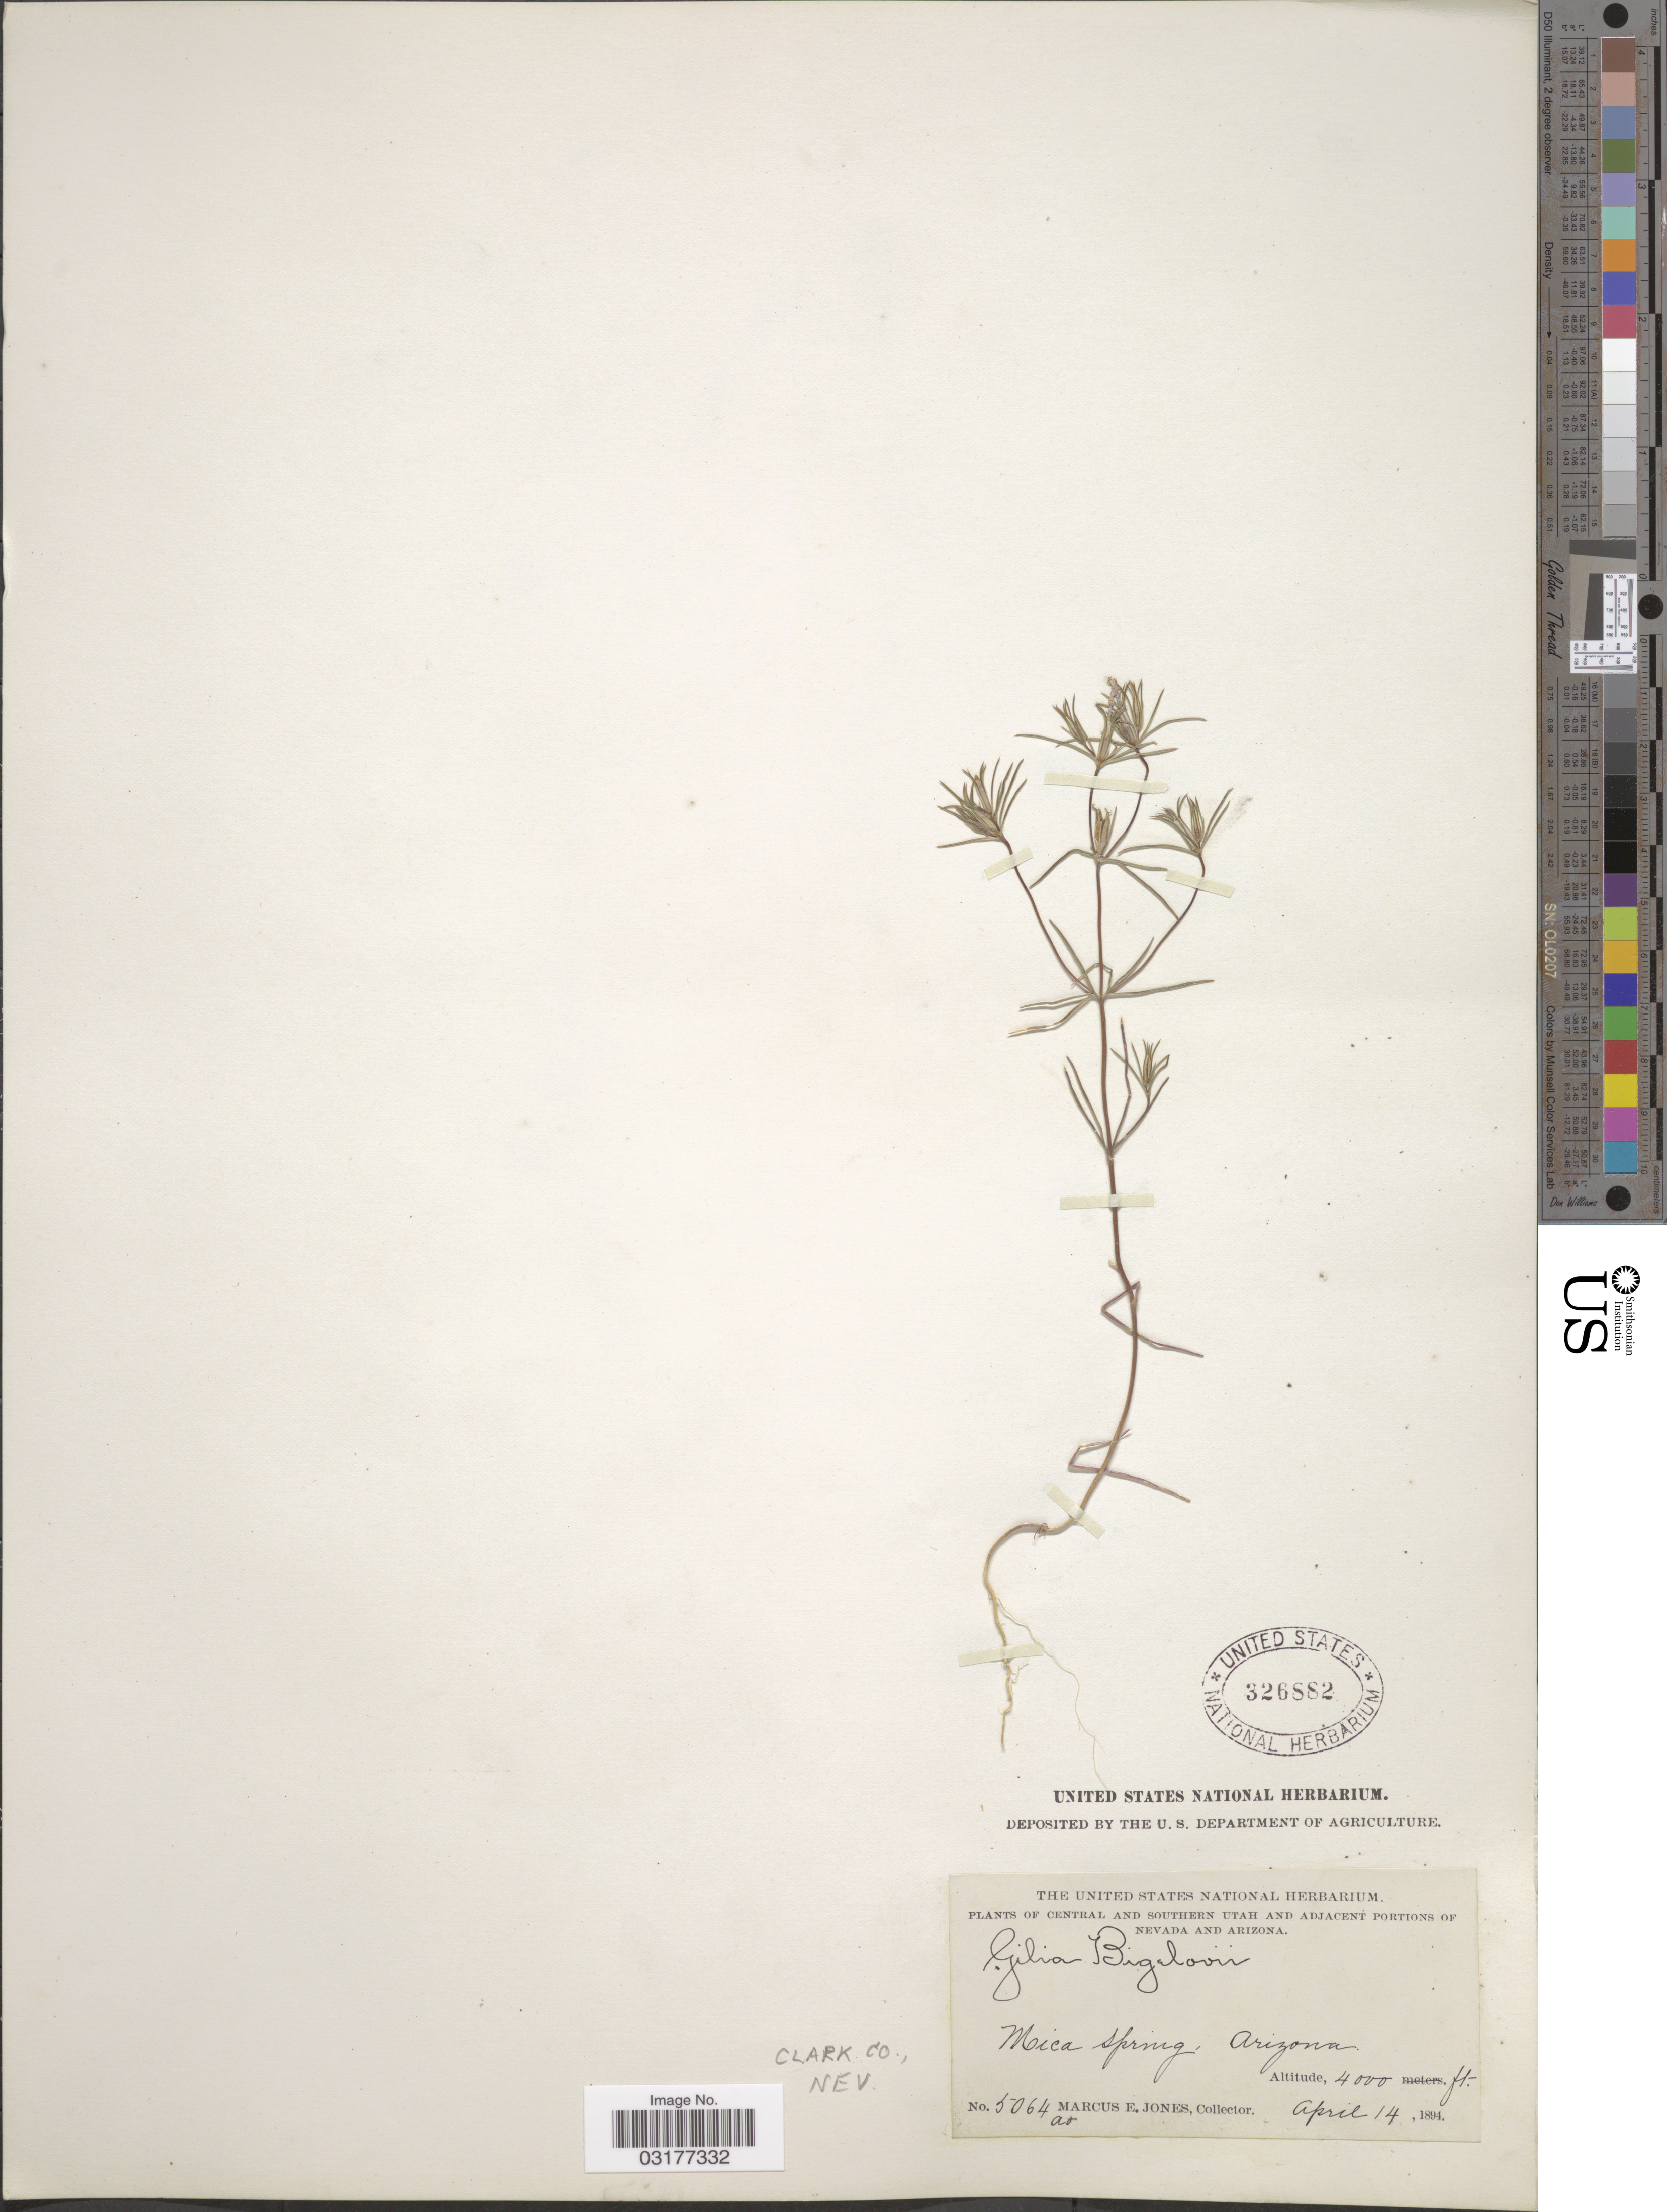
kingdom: Plantae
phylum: Tracheophyta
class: Magnoliopsida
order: Ericales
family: Polemoniaceae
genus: Linanthus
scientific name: Linanthus bigelovii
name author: (A. Gray) Greene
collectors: M. E. Jones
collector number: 5064 a*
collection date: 1894-04-14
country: United States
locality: Mica Spring. Clark Co.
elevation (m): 1219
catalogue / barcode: US 326882